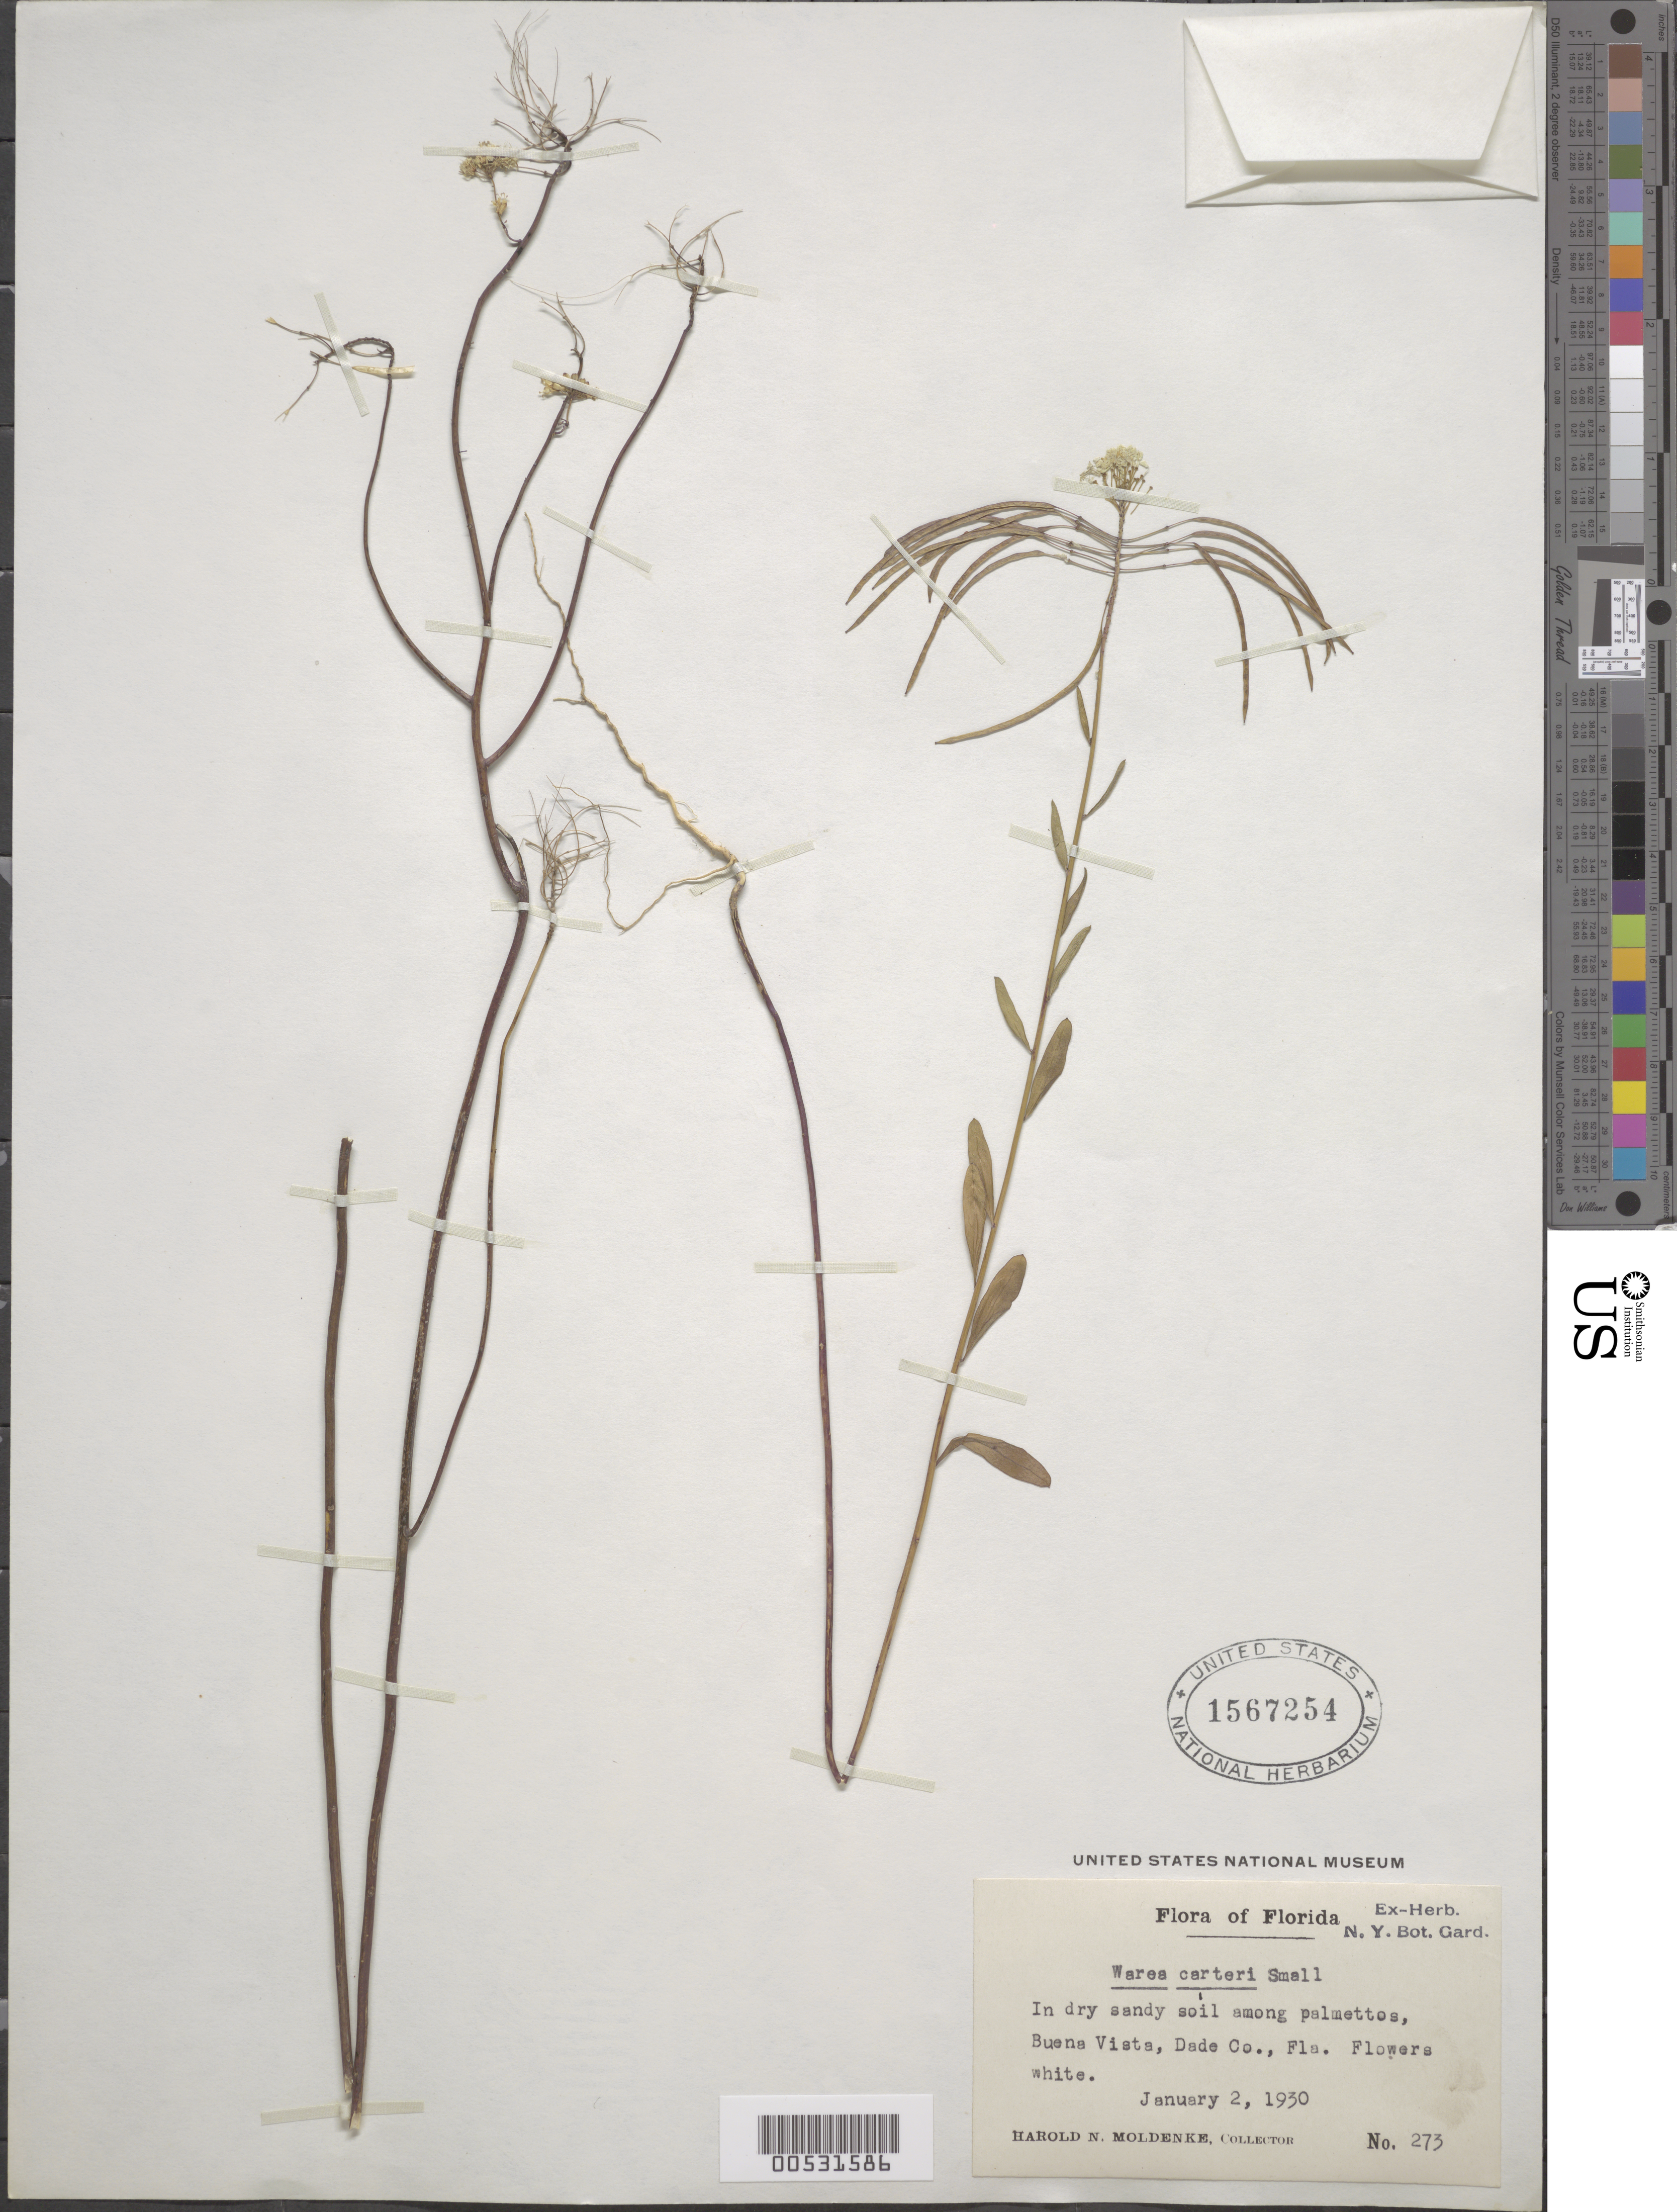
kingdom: Plantae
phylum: Tracheophyta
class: Magnoliopsida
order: Brassicales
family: Brassicaceae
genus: Warea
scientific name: Warea carteri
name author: Small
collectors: H. N. Moldenke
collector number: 273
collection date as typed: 02 Jan 1930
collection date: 1930-01-02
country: United States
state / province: Florida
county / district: Dade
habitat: in dry sandy soil among palmettos; fls white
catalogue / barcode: US 1567254